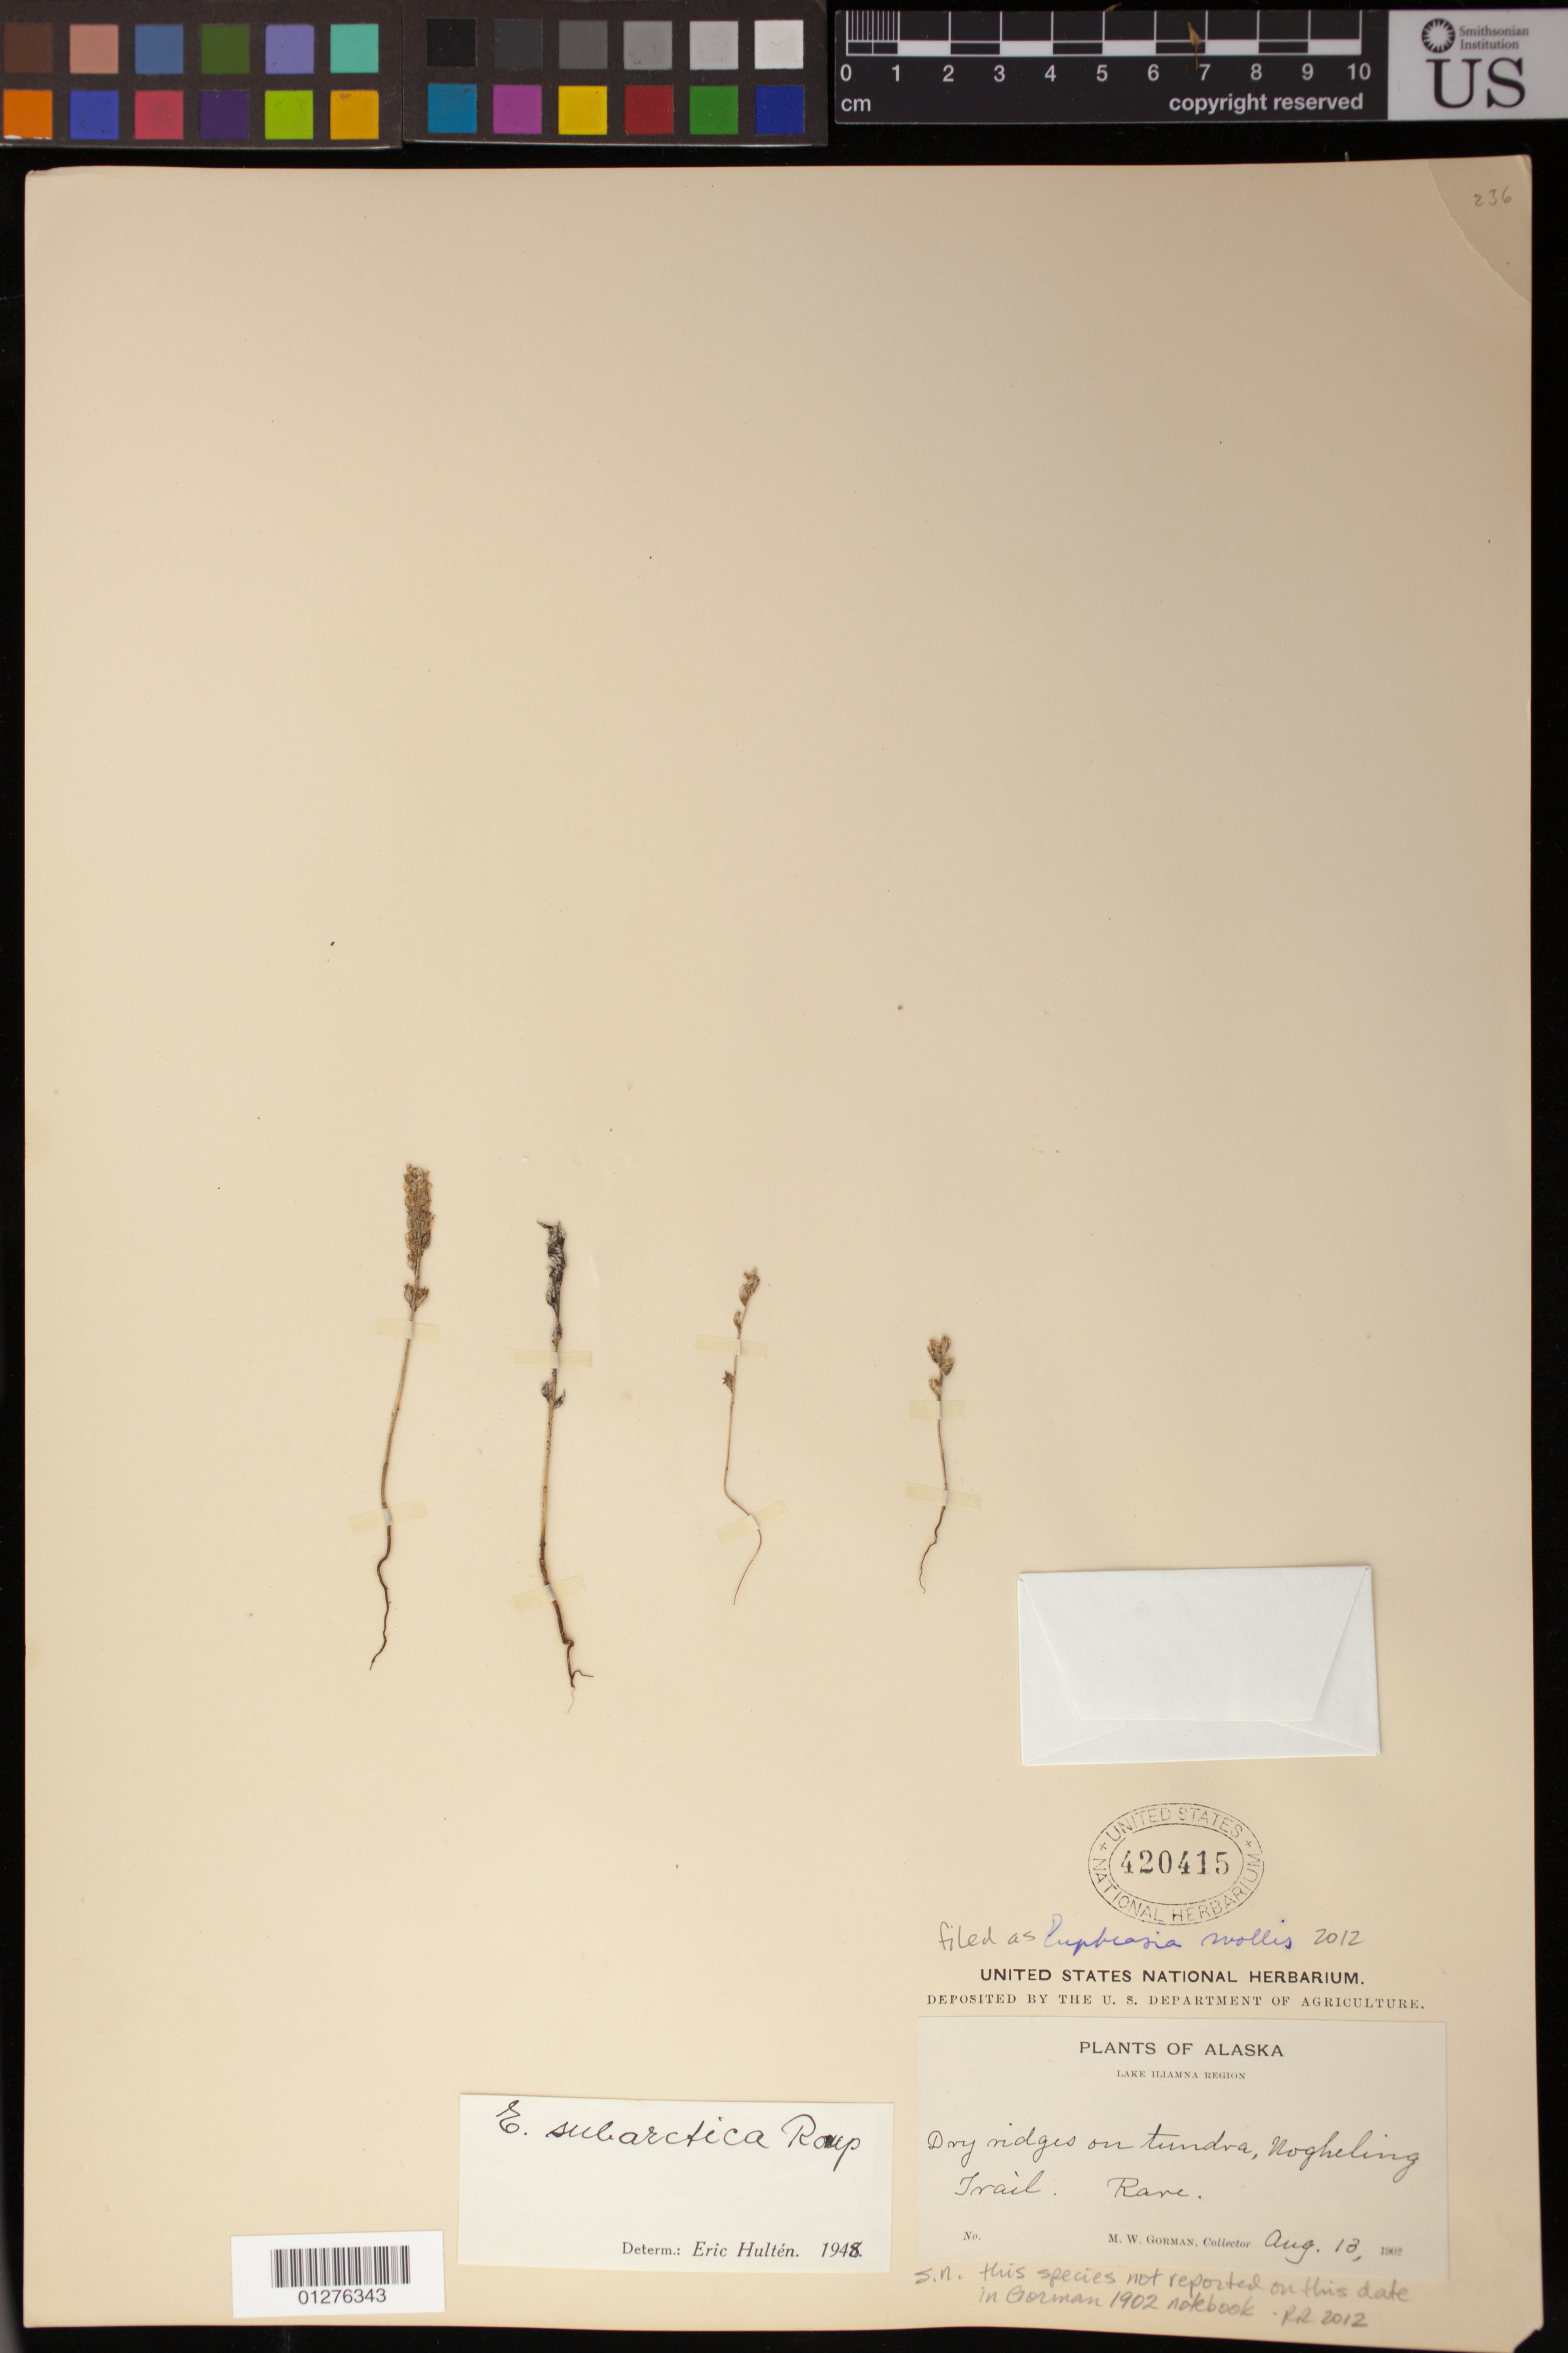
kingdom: Plantae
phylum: Tracheophyta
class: Magnoliopsida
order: Lamiales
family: Orobanchaceae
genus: Euphrasia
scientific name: Euphrasia mollis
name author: (Ledeb.) Wettst.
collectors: M. W. Gorman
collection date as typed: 13 Aug 1902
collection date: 1902-08-13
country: United States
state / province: Alaska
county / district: Lake And Peninsula Borough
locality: Nogheling Trail, Lake Iliamna Region.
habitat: Dry ridges on tundra.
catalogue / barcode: US 420415